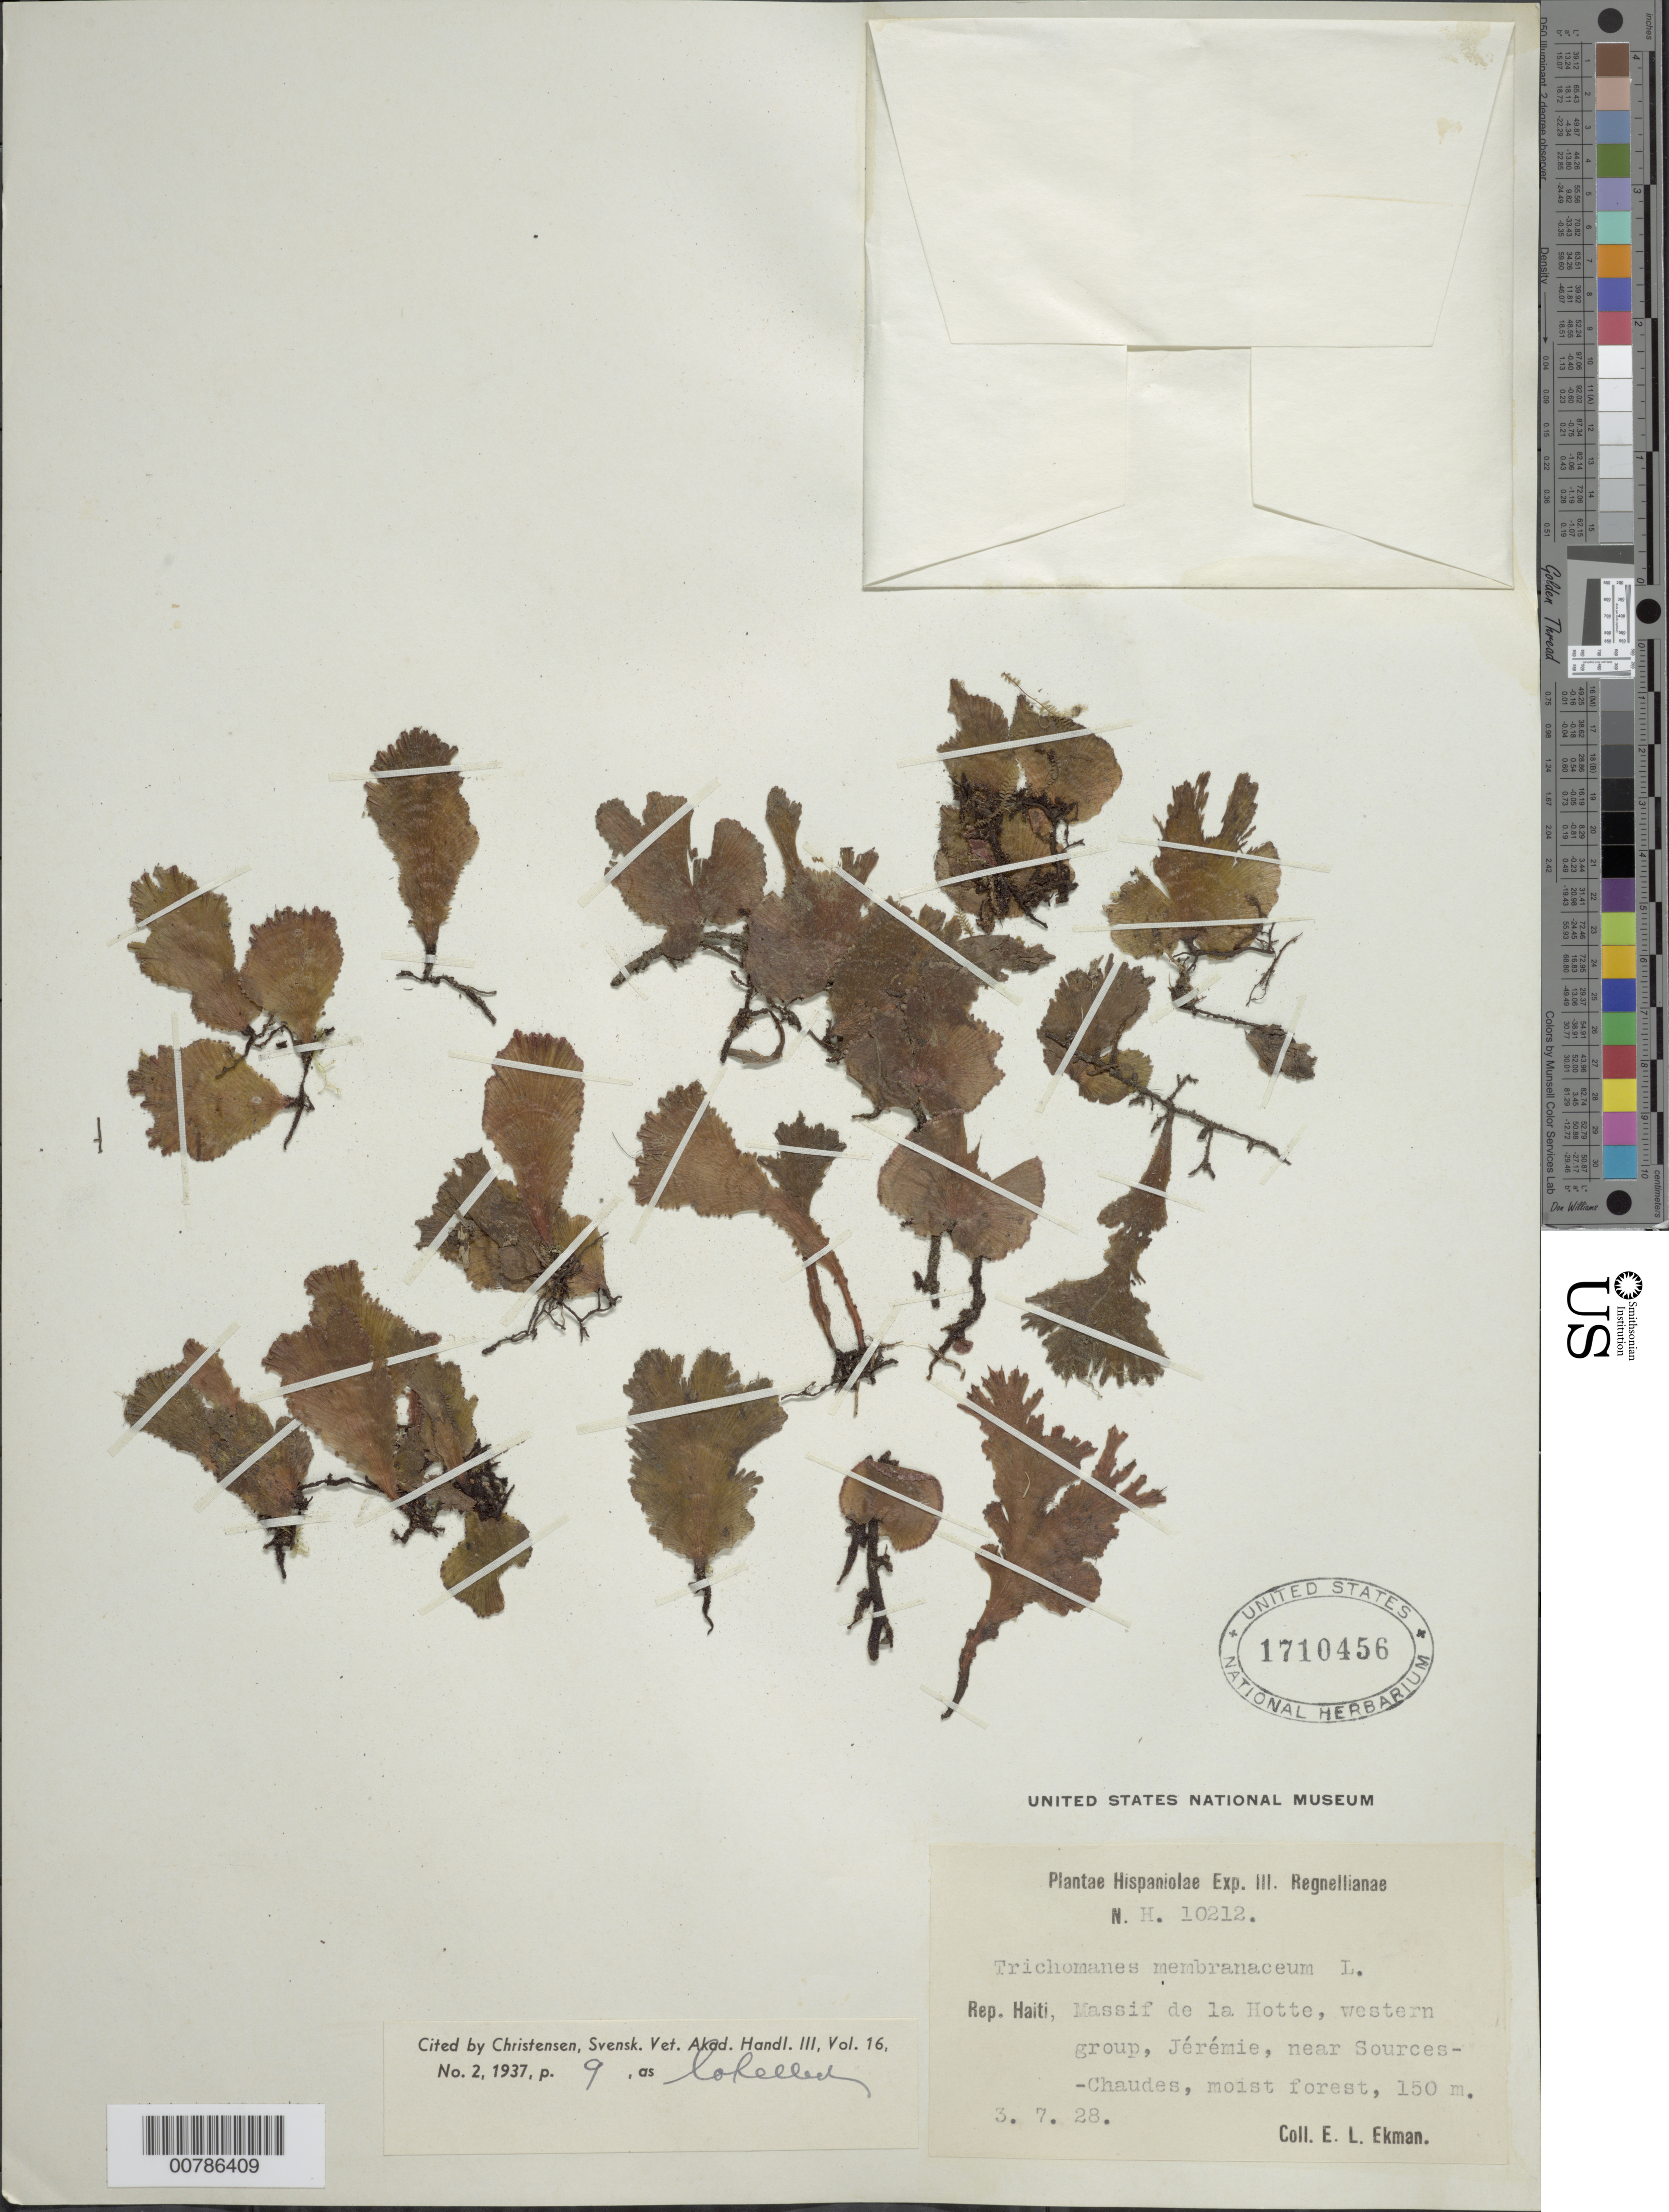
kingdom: Plantae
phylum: Tracheophyta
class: Polypodiopsida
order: Hymenophyllales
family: Hymenophyllaceae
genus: Didymoglossum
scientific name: Didymoglossum membranaceum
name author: (L.) Vareschi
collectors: E. L. Ekman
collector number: H 10212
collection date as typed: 03 Jul 1928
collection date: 1928-07-03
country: Haiti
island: Hispaniola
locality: Massif de la Hotte, western group, Jérémie, near Sources-Chaudes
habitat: Moist forest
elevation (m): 150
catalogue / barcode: US 1710456